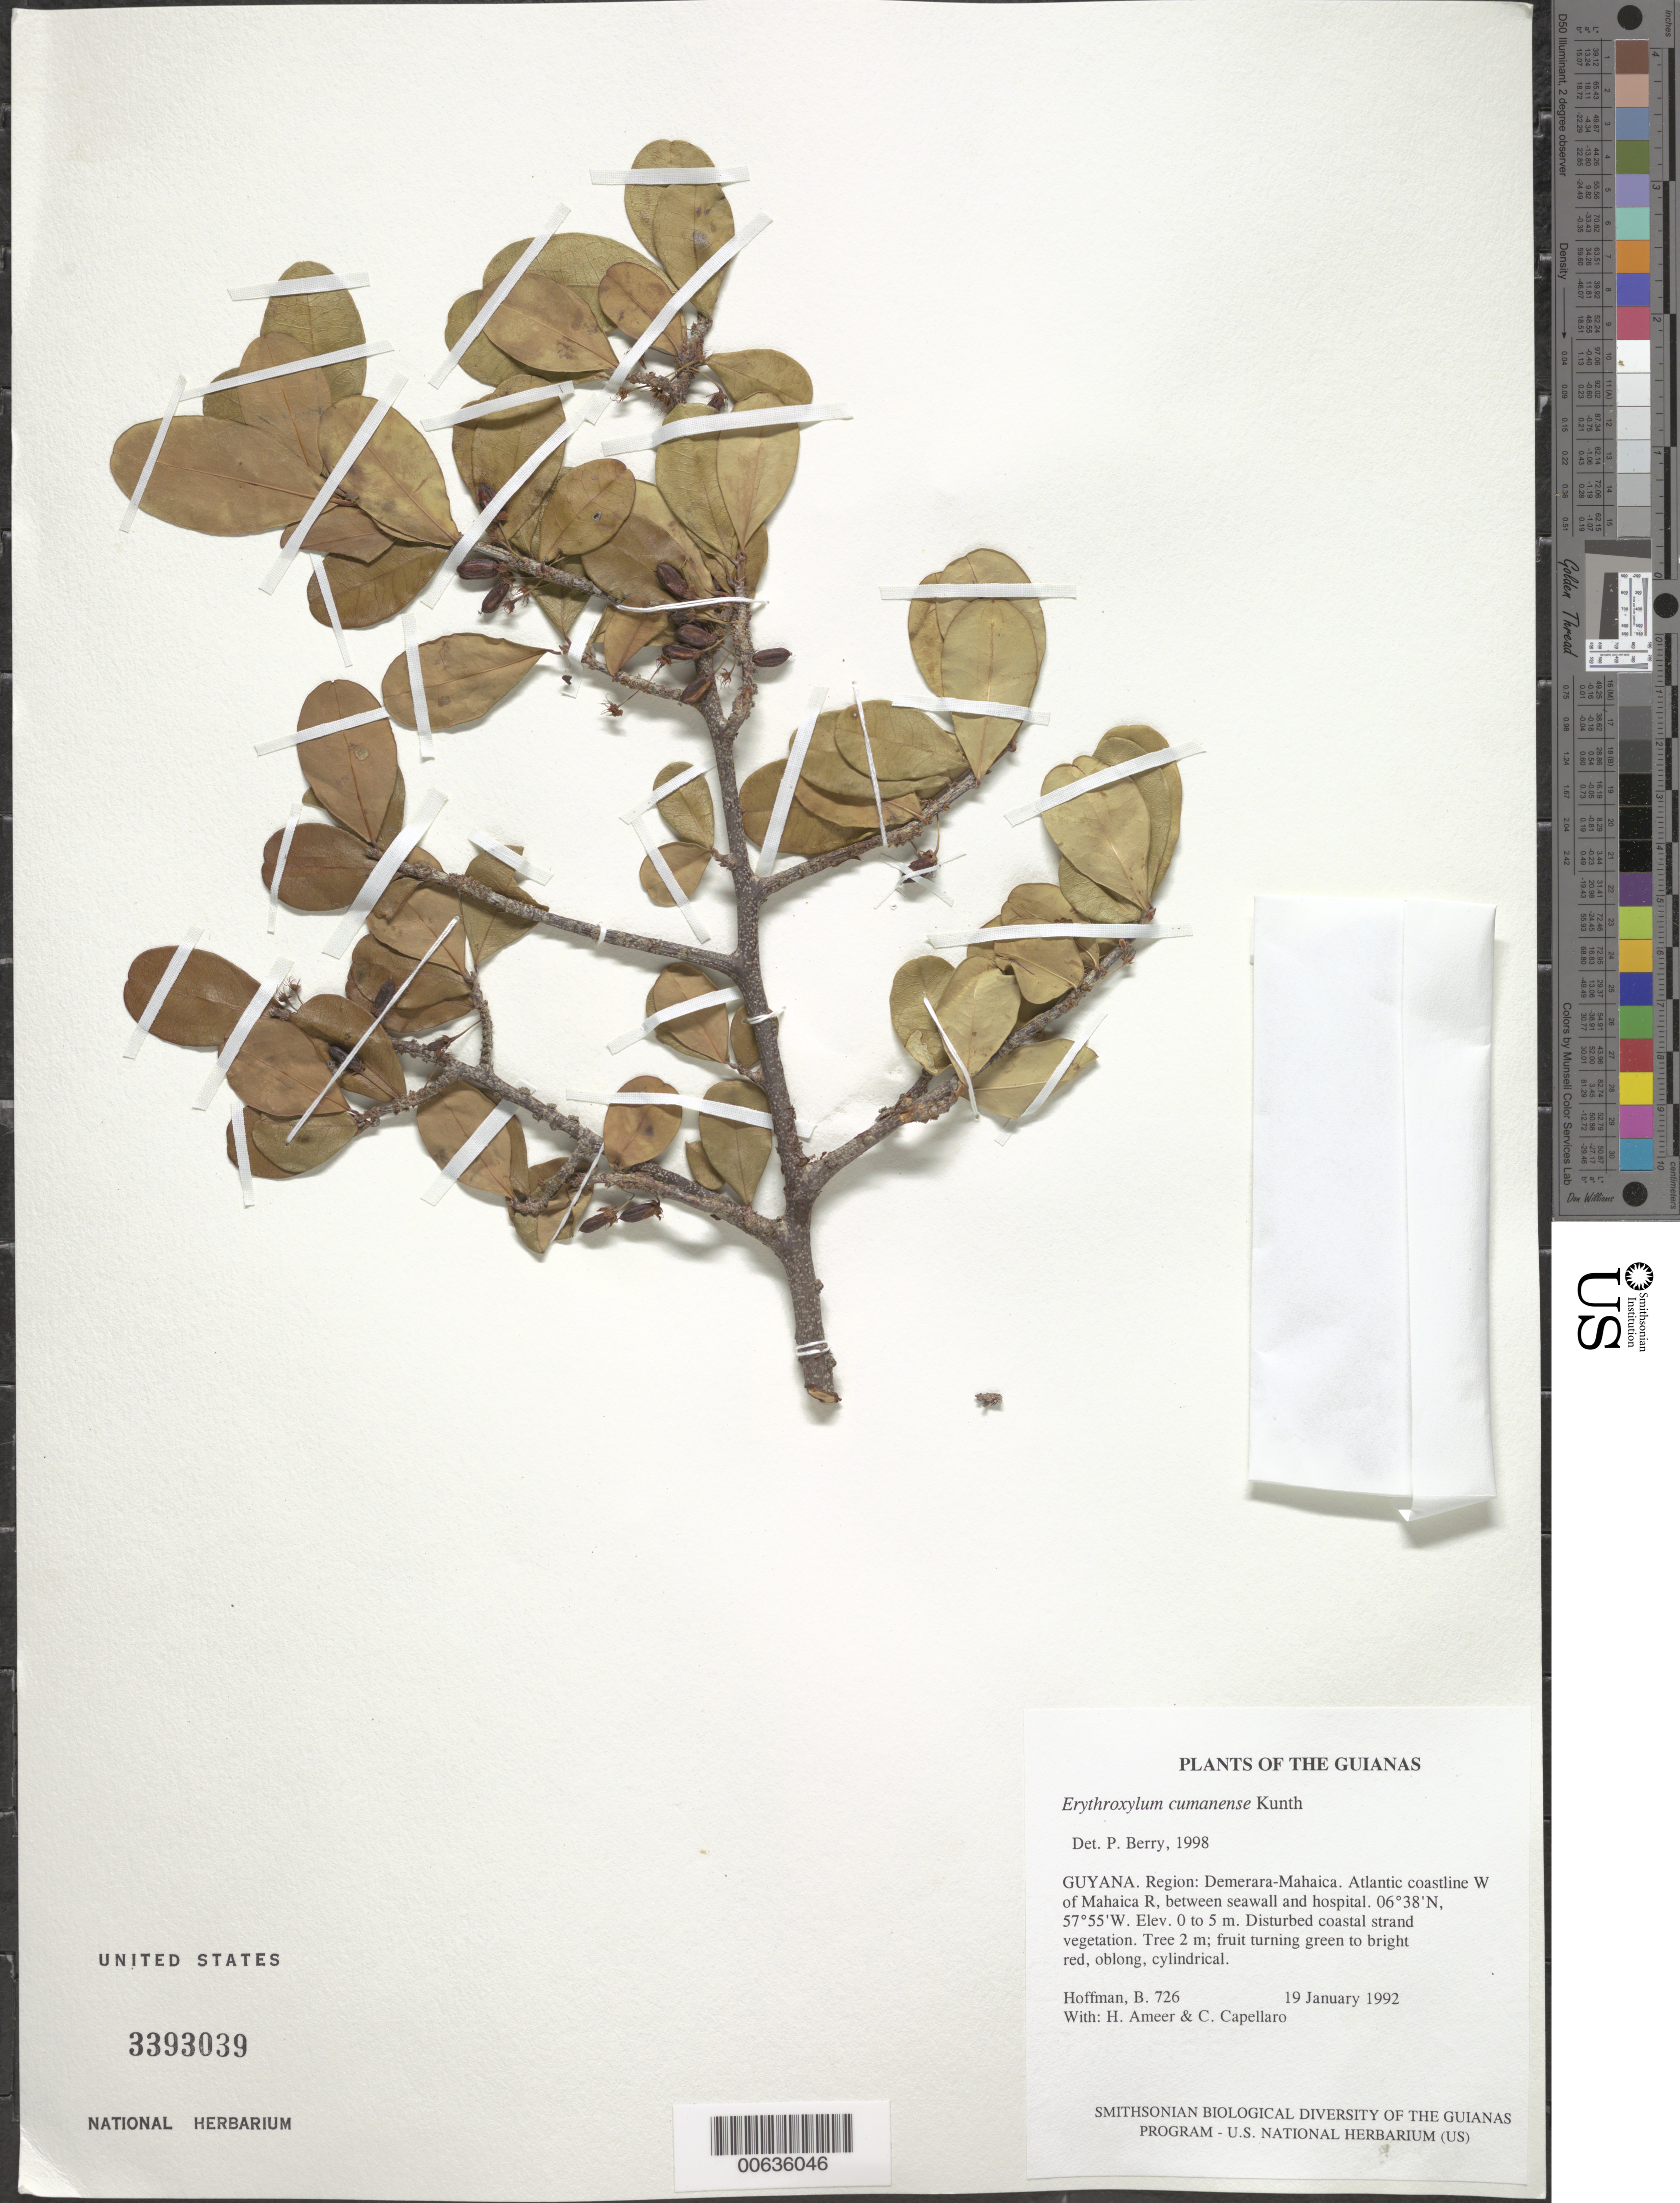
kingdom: Plantae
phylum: Tracheophyta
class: Magnoliopsida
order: Malpighiales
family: Erythroxylaceae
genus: Erythroxylum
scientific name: Erythroxylum cumanense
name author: Kunth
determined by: Berry, P. E., (WIS), University of Wisconsin - Madison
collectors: B. Hoffman, H. Ameer & C. Capellaro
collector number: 726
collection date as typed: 19 January 1992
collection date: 1992-01-19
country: Guyana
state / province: Demerara-Mahaica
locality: Atlantic coastline W of Mahaica R., between seawall and hospital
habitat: Disturbed coastal strand vegetation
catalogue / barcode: US 3393039